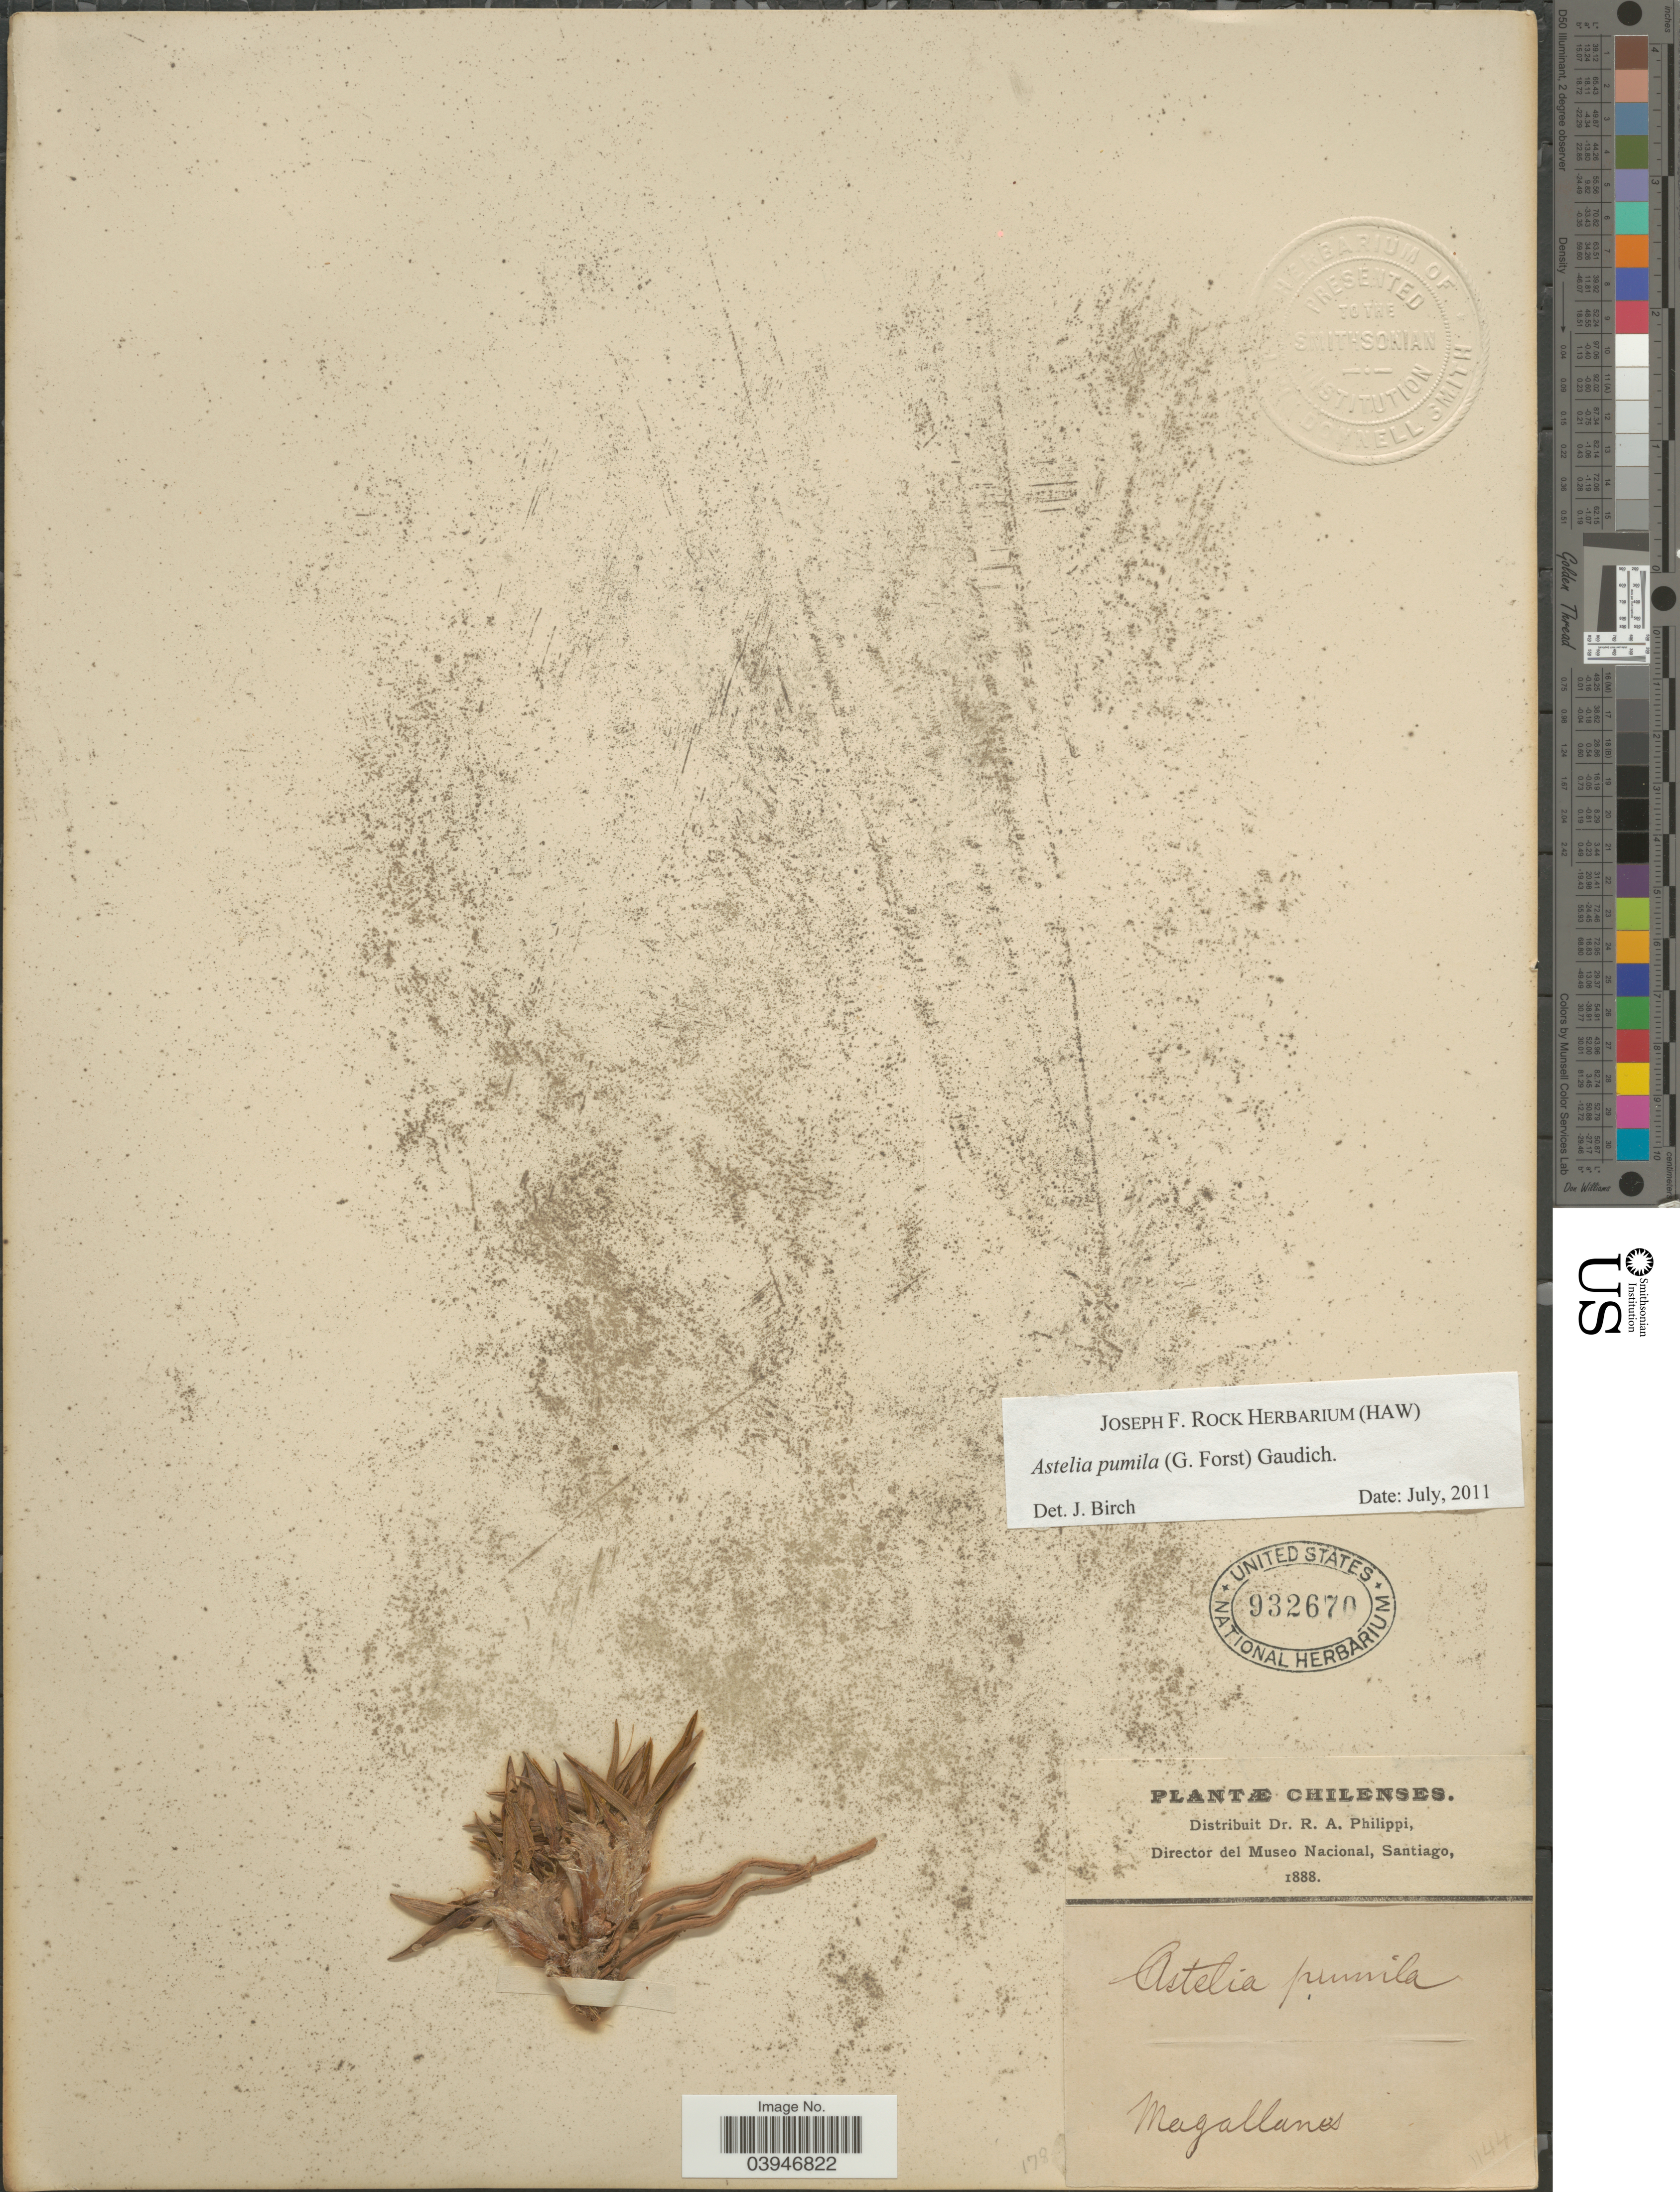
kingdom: Plantae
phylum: Tracheophyta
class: Liliopsida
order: Asparagales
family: Asteliaceae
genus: Astelia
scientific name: Astelia pumila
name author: (J.R. Forst.) Gaudich.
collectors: ex. herb. R.A. Philippi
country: Chile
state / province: Magallanes y de la Antártica Chilena (XII)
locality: Magallanes.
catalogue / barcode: US 932670